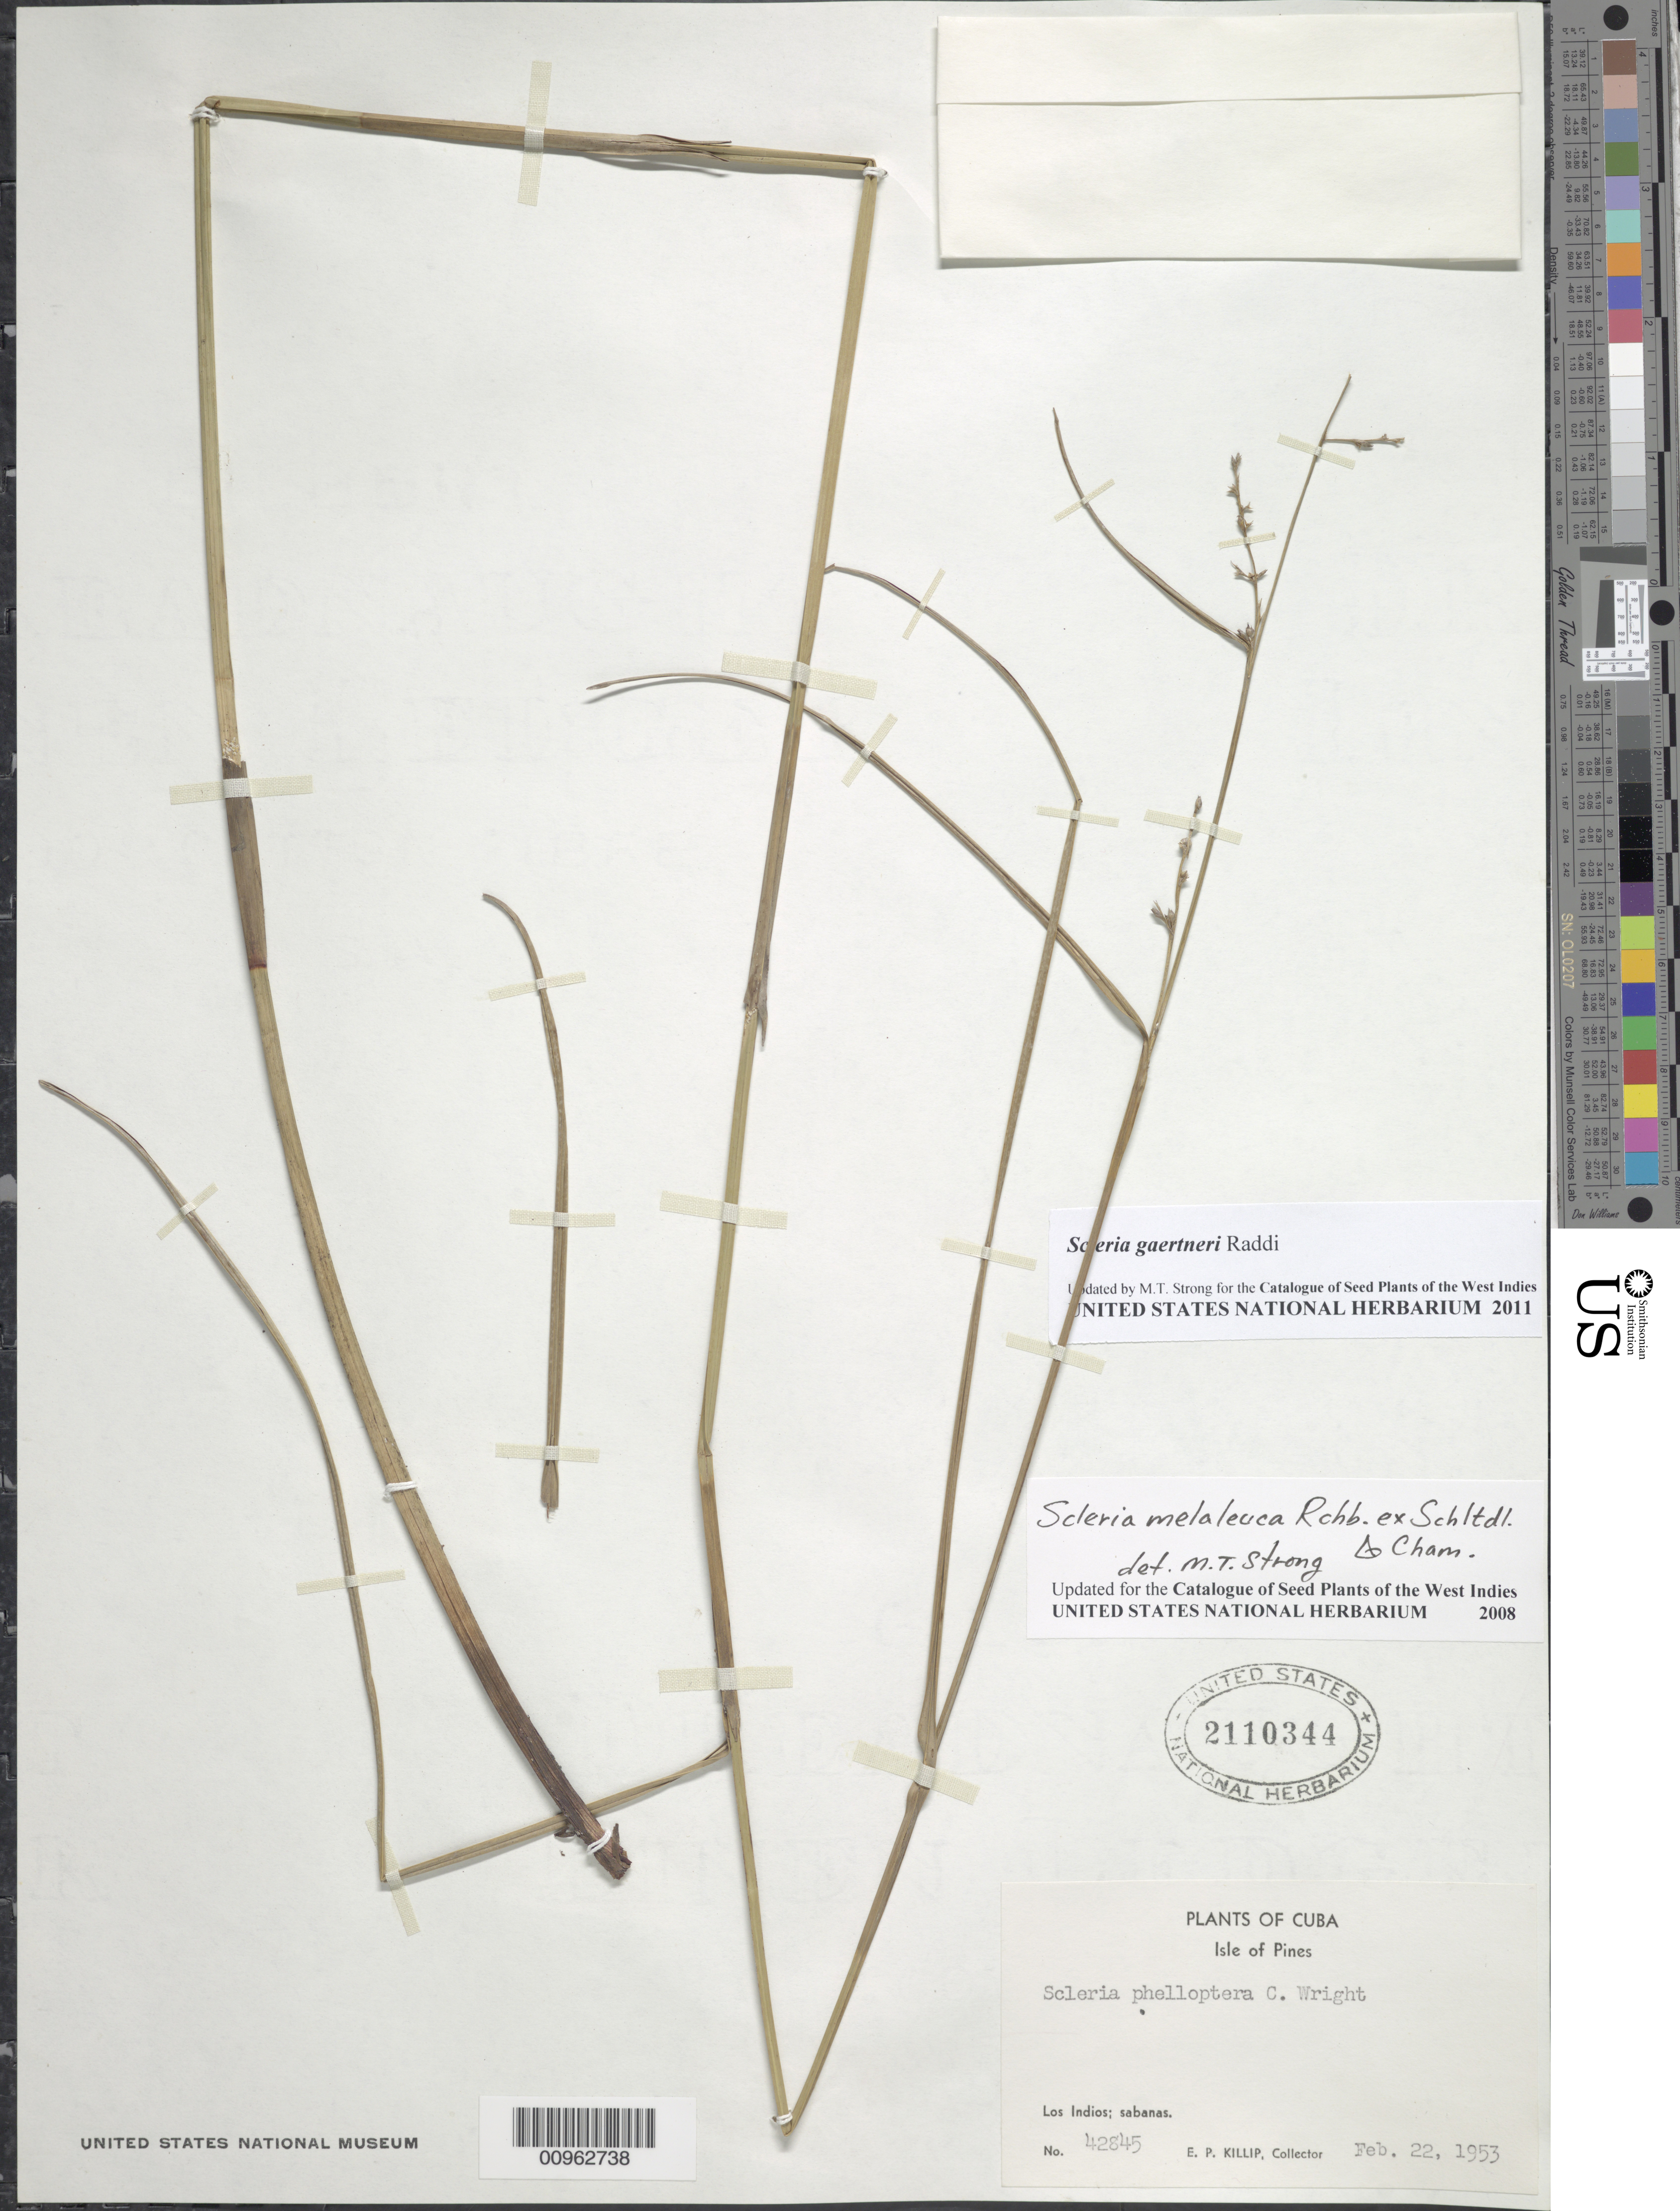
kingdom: Plantae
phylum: Tracheophyta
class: Liliopsida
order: Poales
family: Cyperaceae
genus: Scleria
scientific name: Scleria gaertneri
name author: Raddi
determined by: Strong, M. T., (US), Smithsonian Institution - National Museum of Natural History (UNITED STATES)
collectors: E. P. Killip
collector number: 42845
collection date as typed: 22 Feb 1953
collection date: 1953-02-22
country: Cuba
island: Isla de la Juventud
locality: Lod Indios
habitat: Sabanas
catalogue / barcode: US 2110344